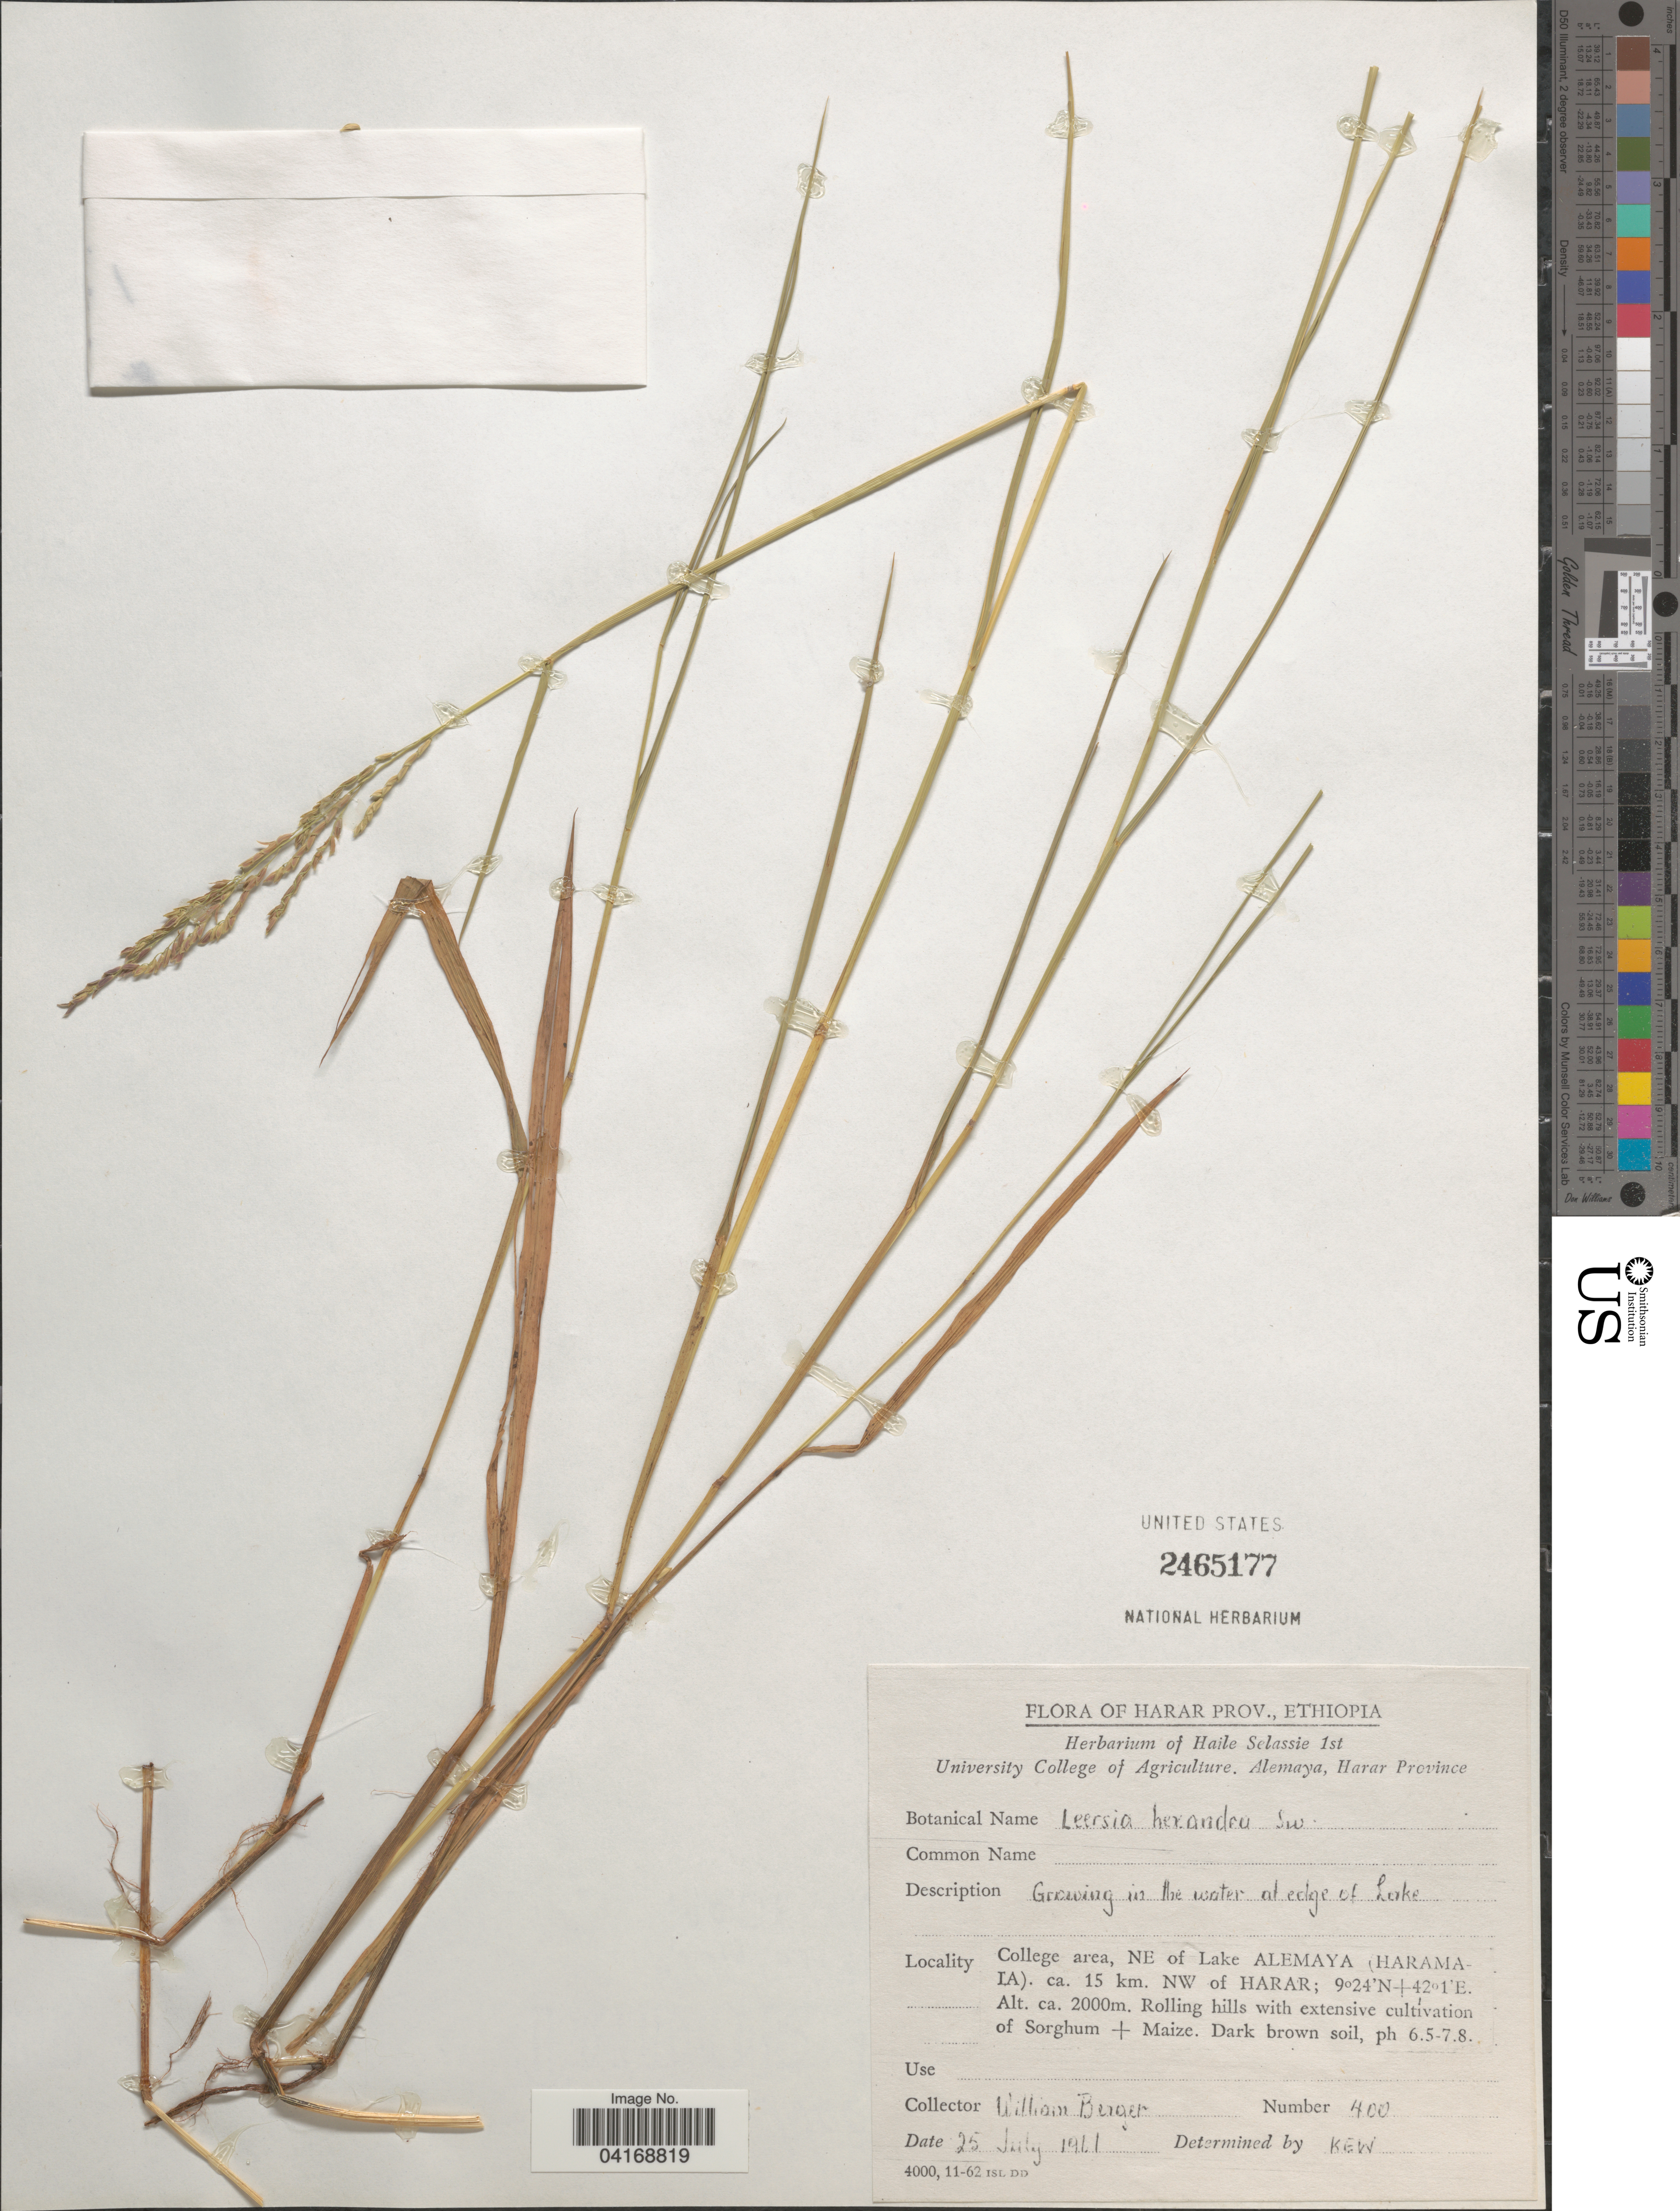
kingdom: Plantae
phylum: Tracheophyta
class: Liliopsida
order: Poales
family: Poaceae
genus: Leersia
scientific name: Leersia hexandra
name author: Sw.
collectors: W. Burger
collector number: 400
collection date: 1911-07-25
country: Ethiopia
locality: Harar Prov. College area, NE of Lake Alemaya (Haramala). ca. 15 km. NW of Harar.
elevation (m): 2000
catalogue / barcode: US 2465177